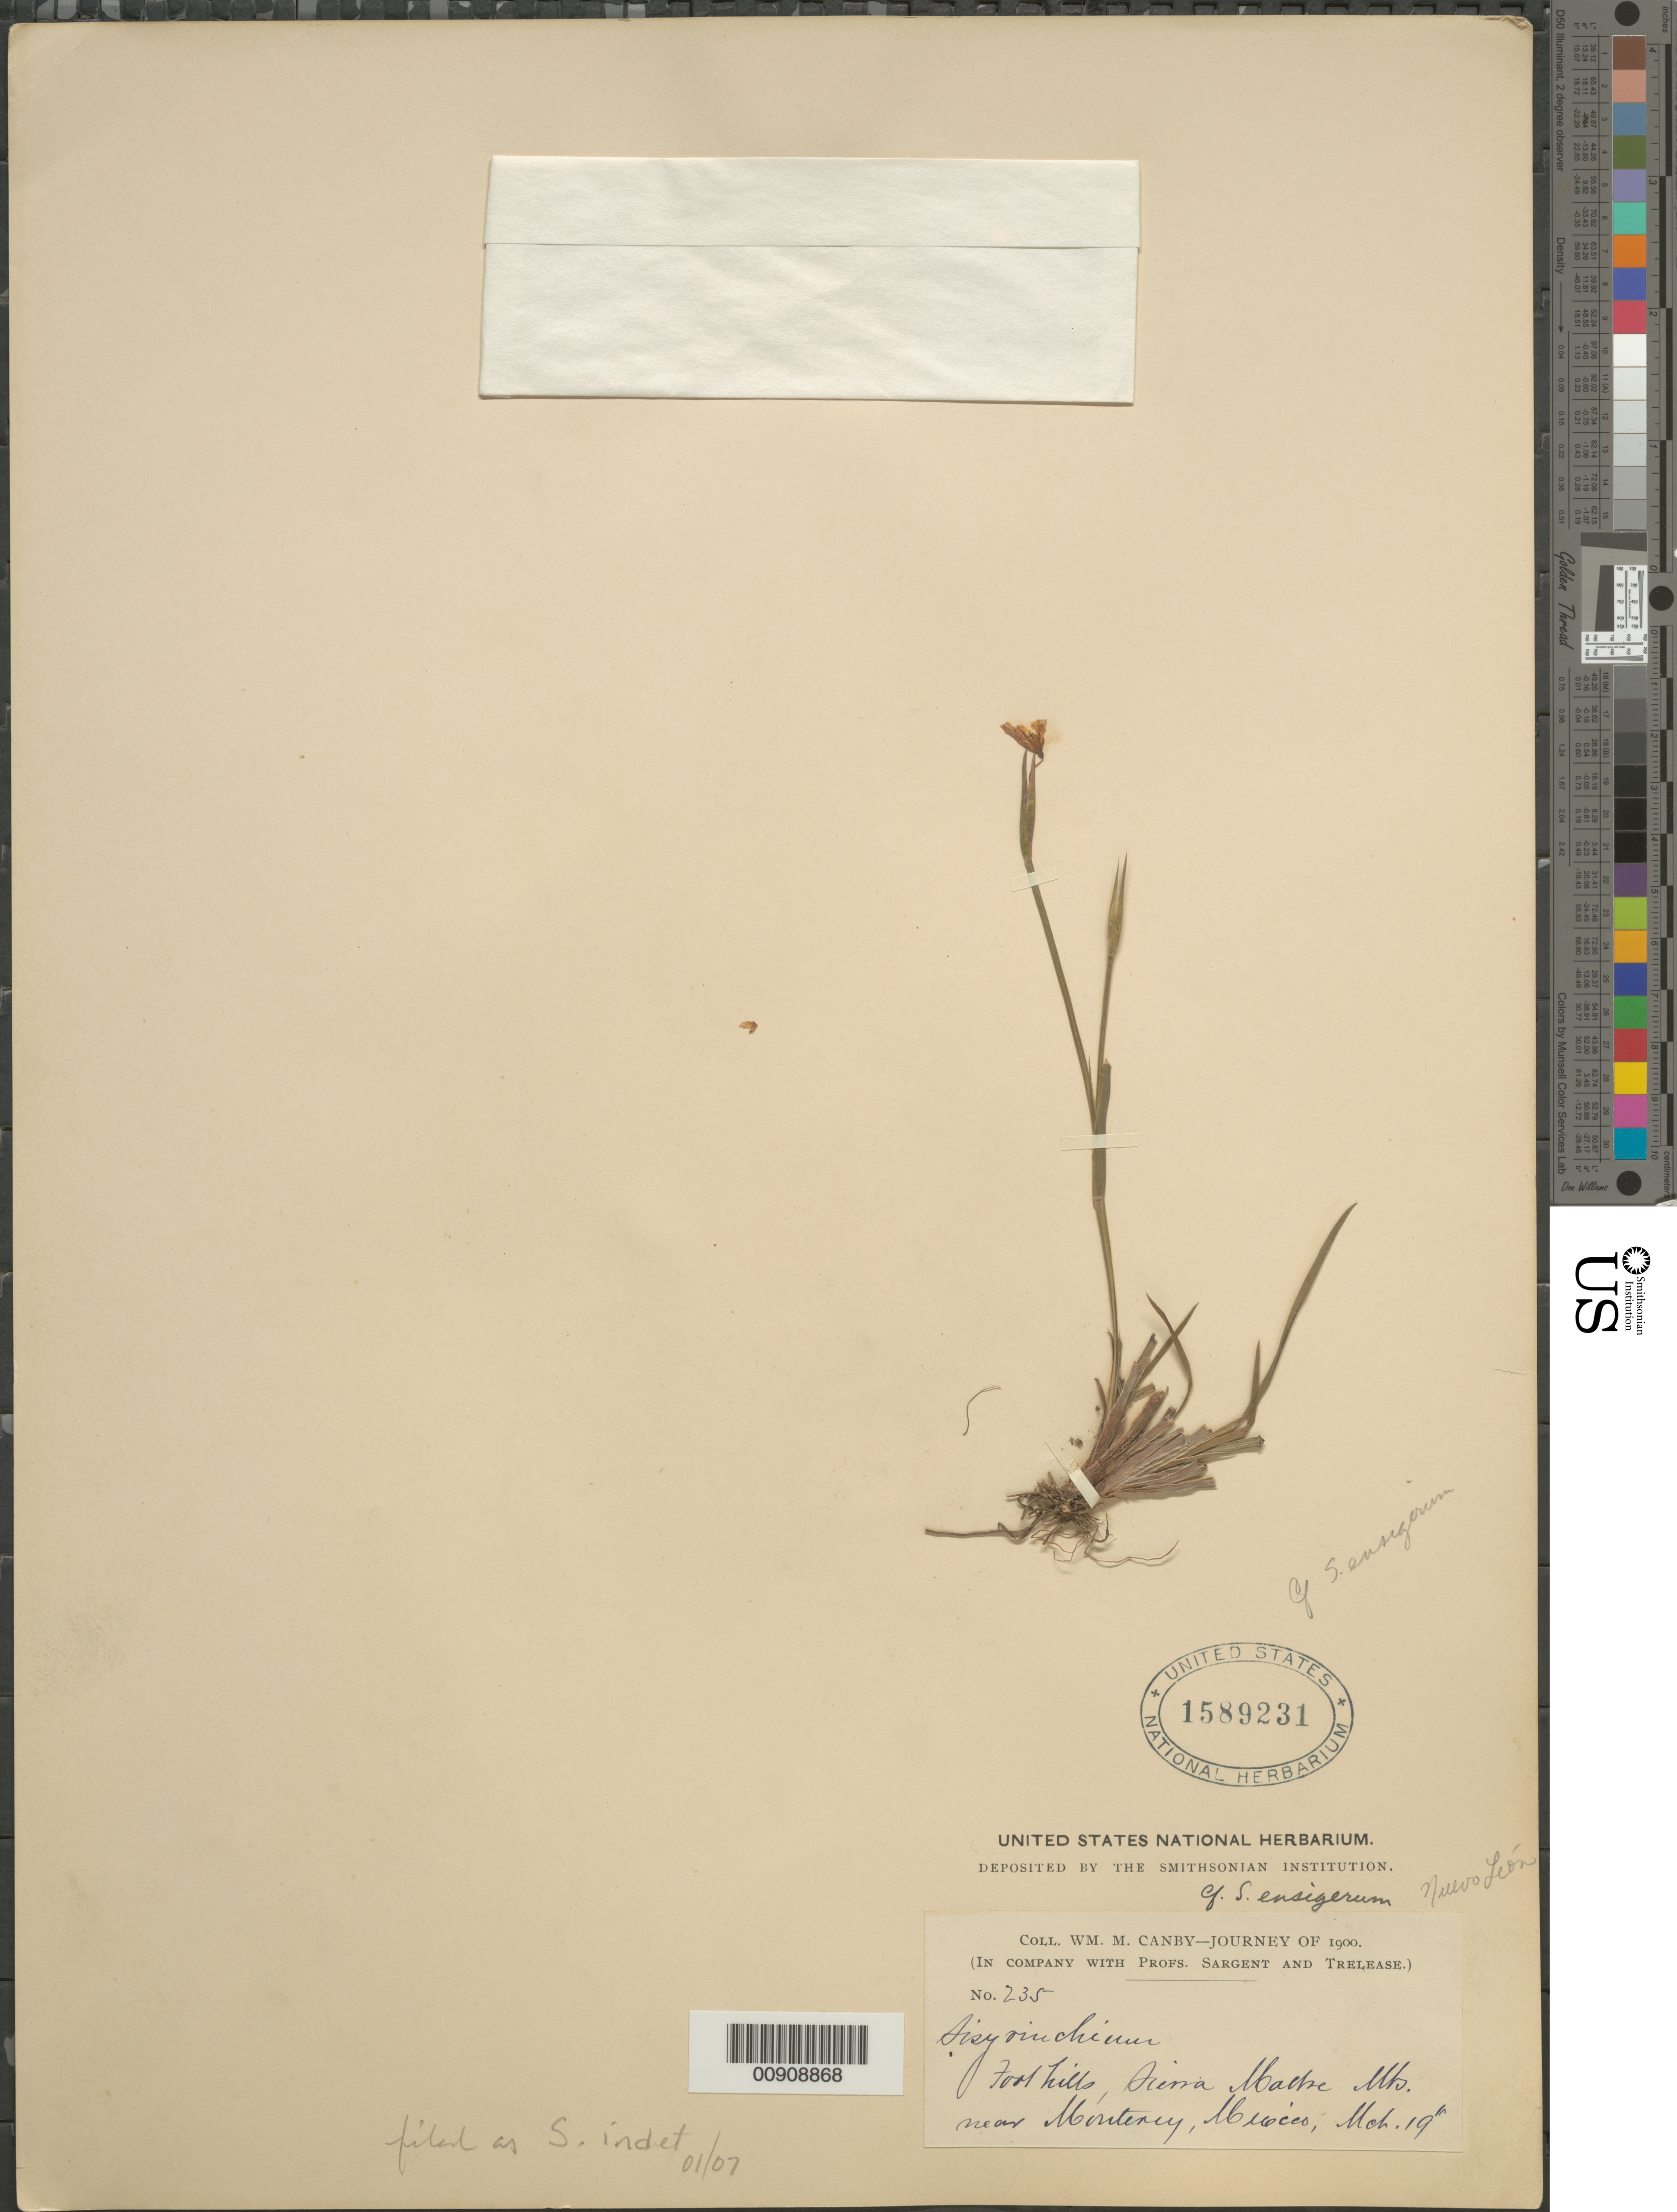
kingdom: Plantae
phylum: Tracheophyta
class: Liliopsida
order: Asparagales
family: Iridaceae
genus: Sisyrinchium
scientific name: Sisyrinchium sp.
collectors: W. M. Canby, -- Sargent & -- Trelease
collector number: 235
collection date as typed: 19 Mar 1900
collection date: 1900-03-19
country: Mexico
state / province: Nuevo León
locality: Sierra Madre Mts., near Monterrey.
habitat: Foothills.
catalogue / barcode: US 1589231